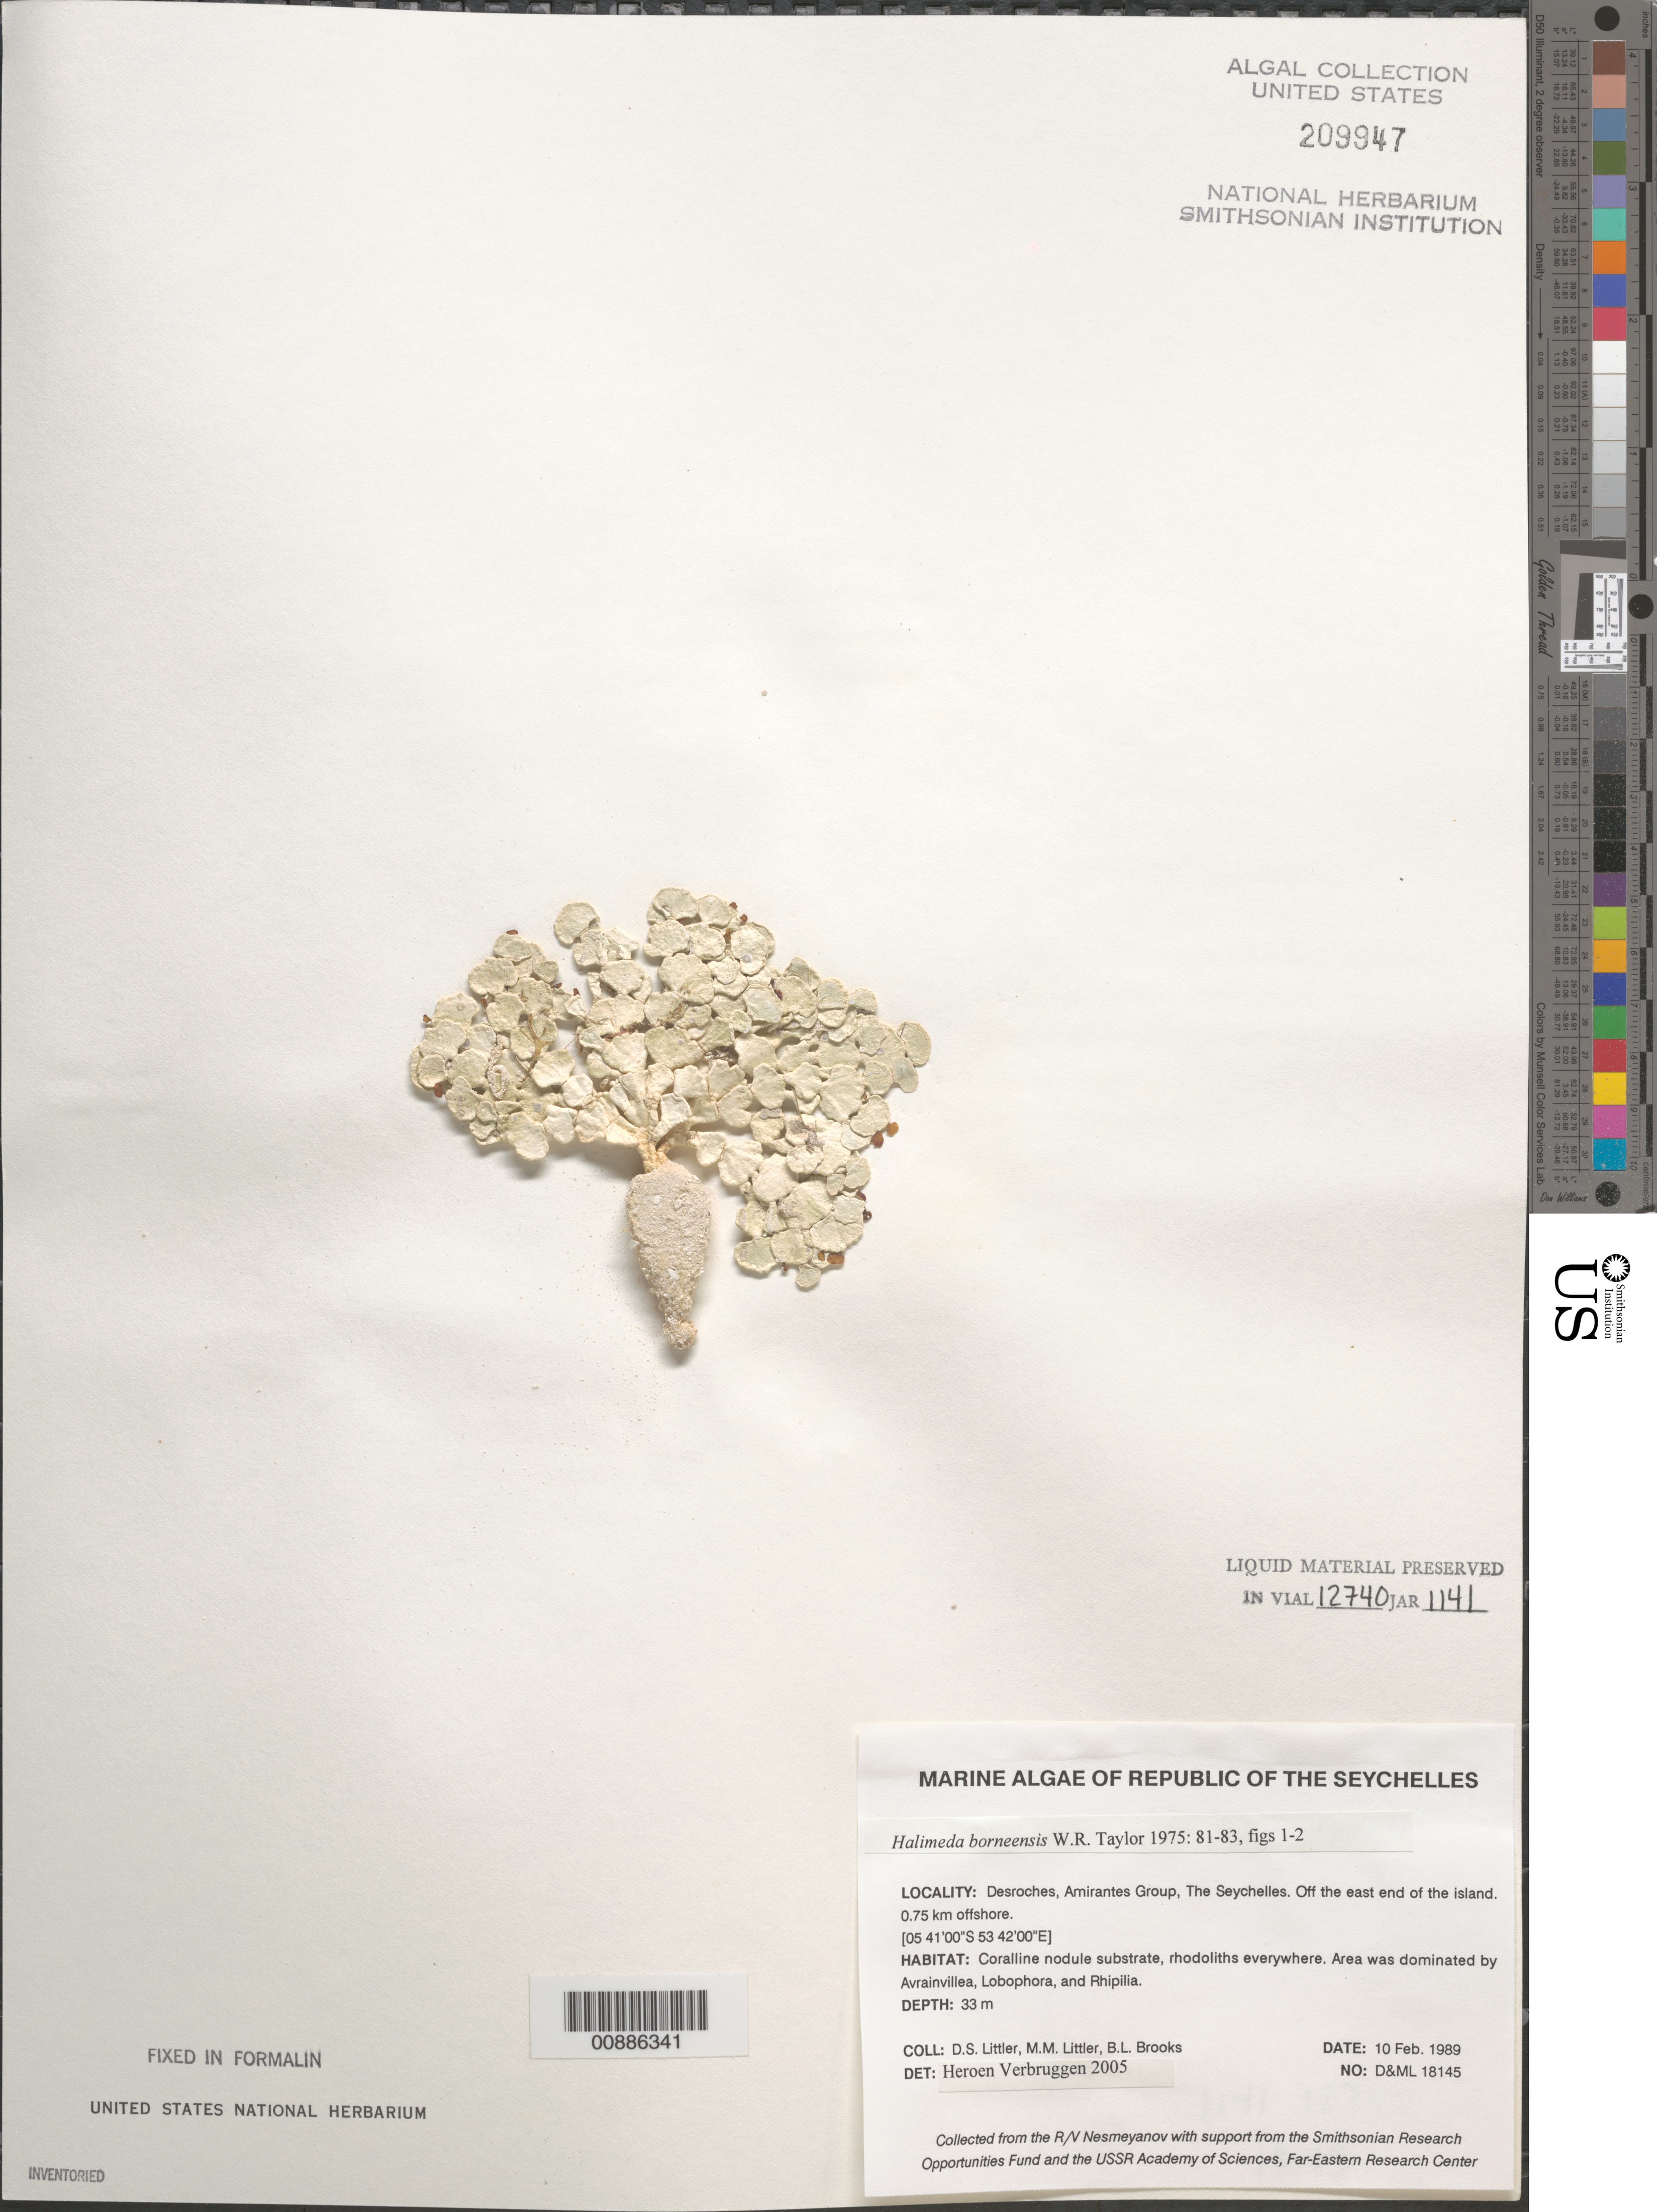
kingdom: Plantae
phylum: Chlorophyta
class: Ulvophyceae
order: Bryopsidales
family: Halimedaceae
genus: Halimeda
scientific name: Halimeda borneensis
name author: W.R. Taylor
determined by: Verbruggen, H.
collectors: D. S. Littler, M. M. Littler & B. Brooks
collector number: D&ML 18145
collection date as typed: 10 Feb 1989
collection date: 1989-02-10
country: Seychelles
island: Desroches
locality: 0.75 km off east end of island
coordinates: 05 41'00"S, 53 42'00"E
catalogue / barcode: US 209947